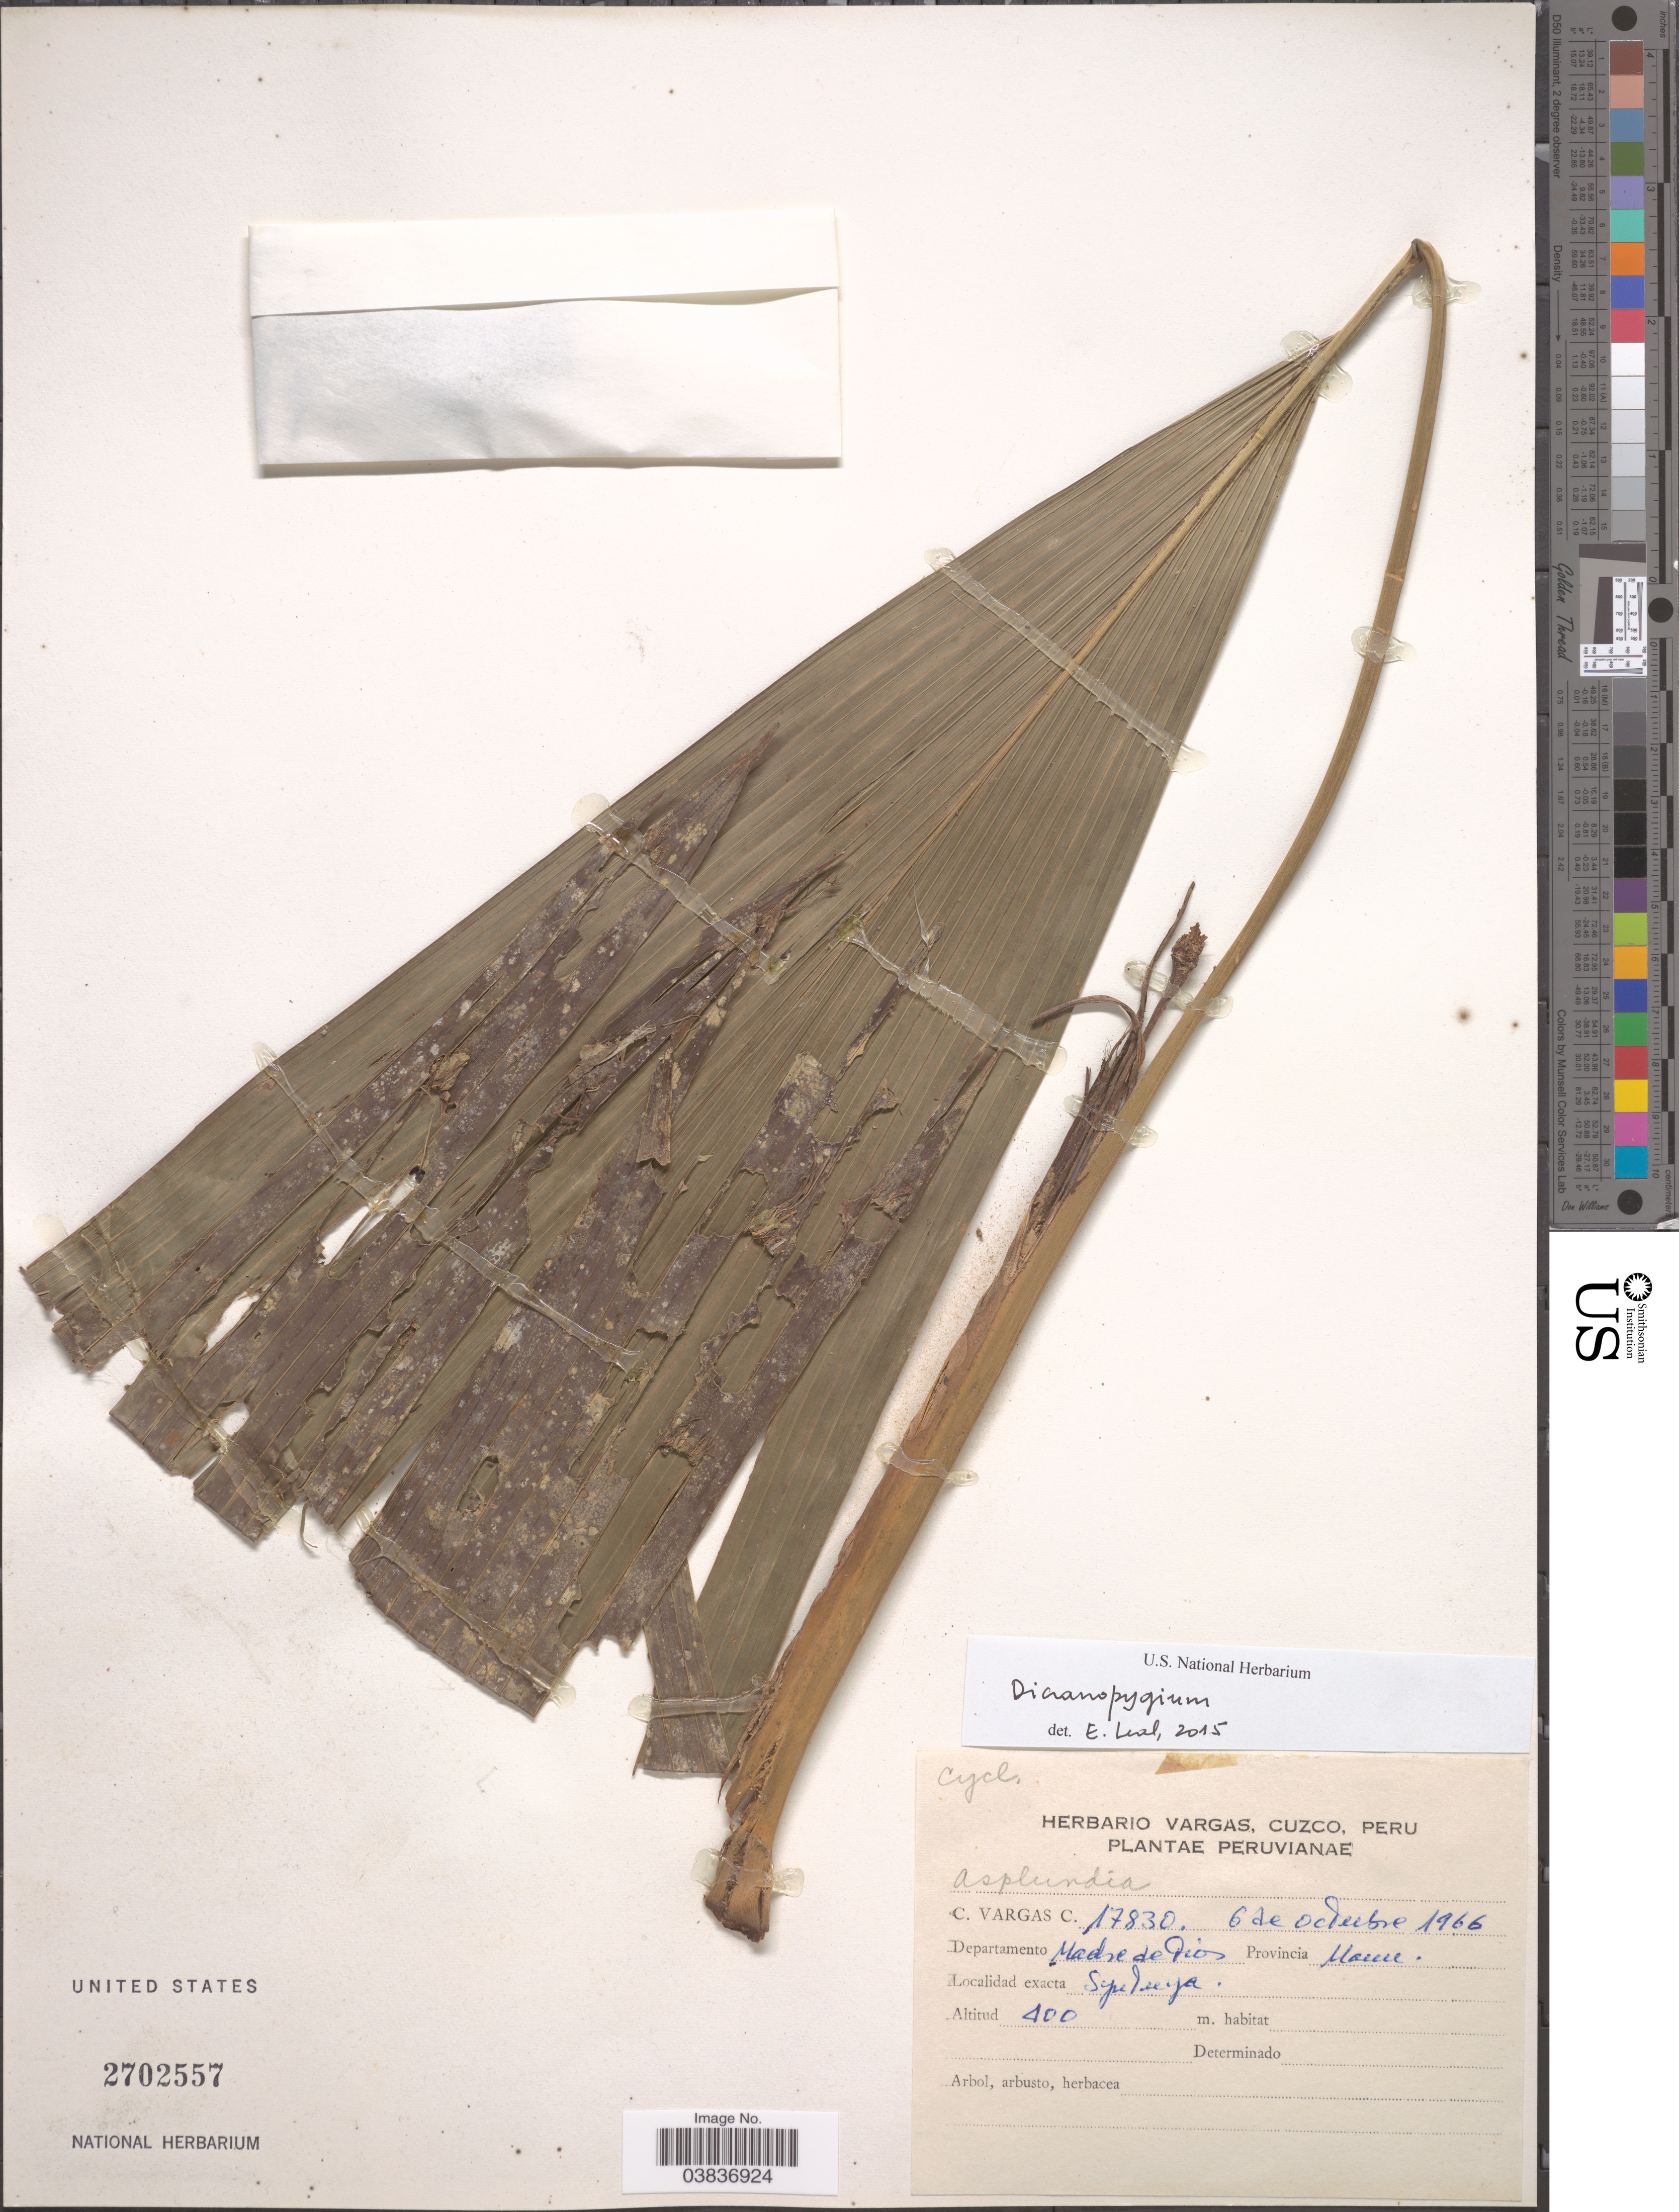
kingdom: Plantae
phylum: Tracheophyta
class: Liliopsida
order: Pandanales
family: Cyclanthaceae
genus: Dicranopygium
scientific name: Dicranopygium sp.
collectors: C. Vargas Calderón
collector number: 17830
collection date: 1966-10-06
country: Peru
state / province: Madre de Dios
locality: Departamento Madre de Dios. Provincia Manu.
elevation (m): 400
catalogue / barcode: US 2702557